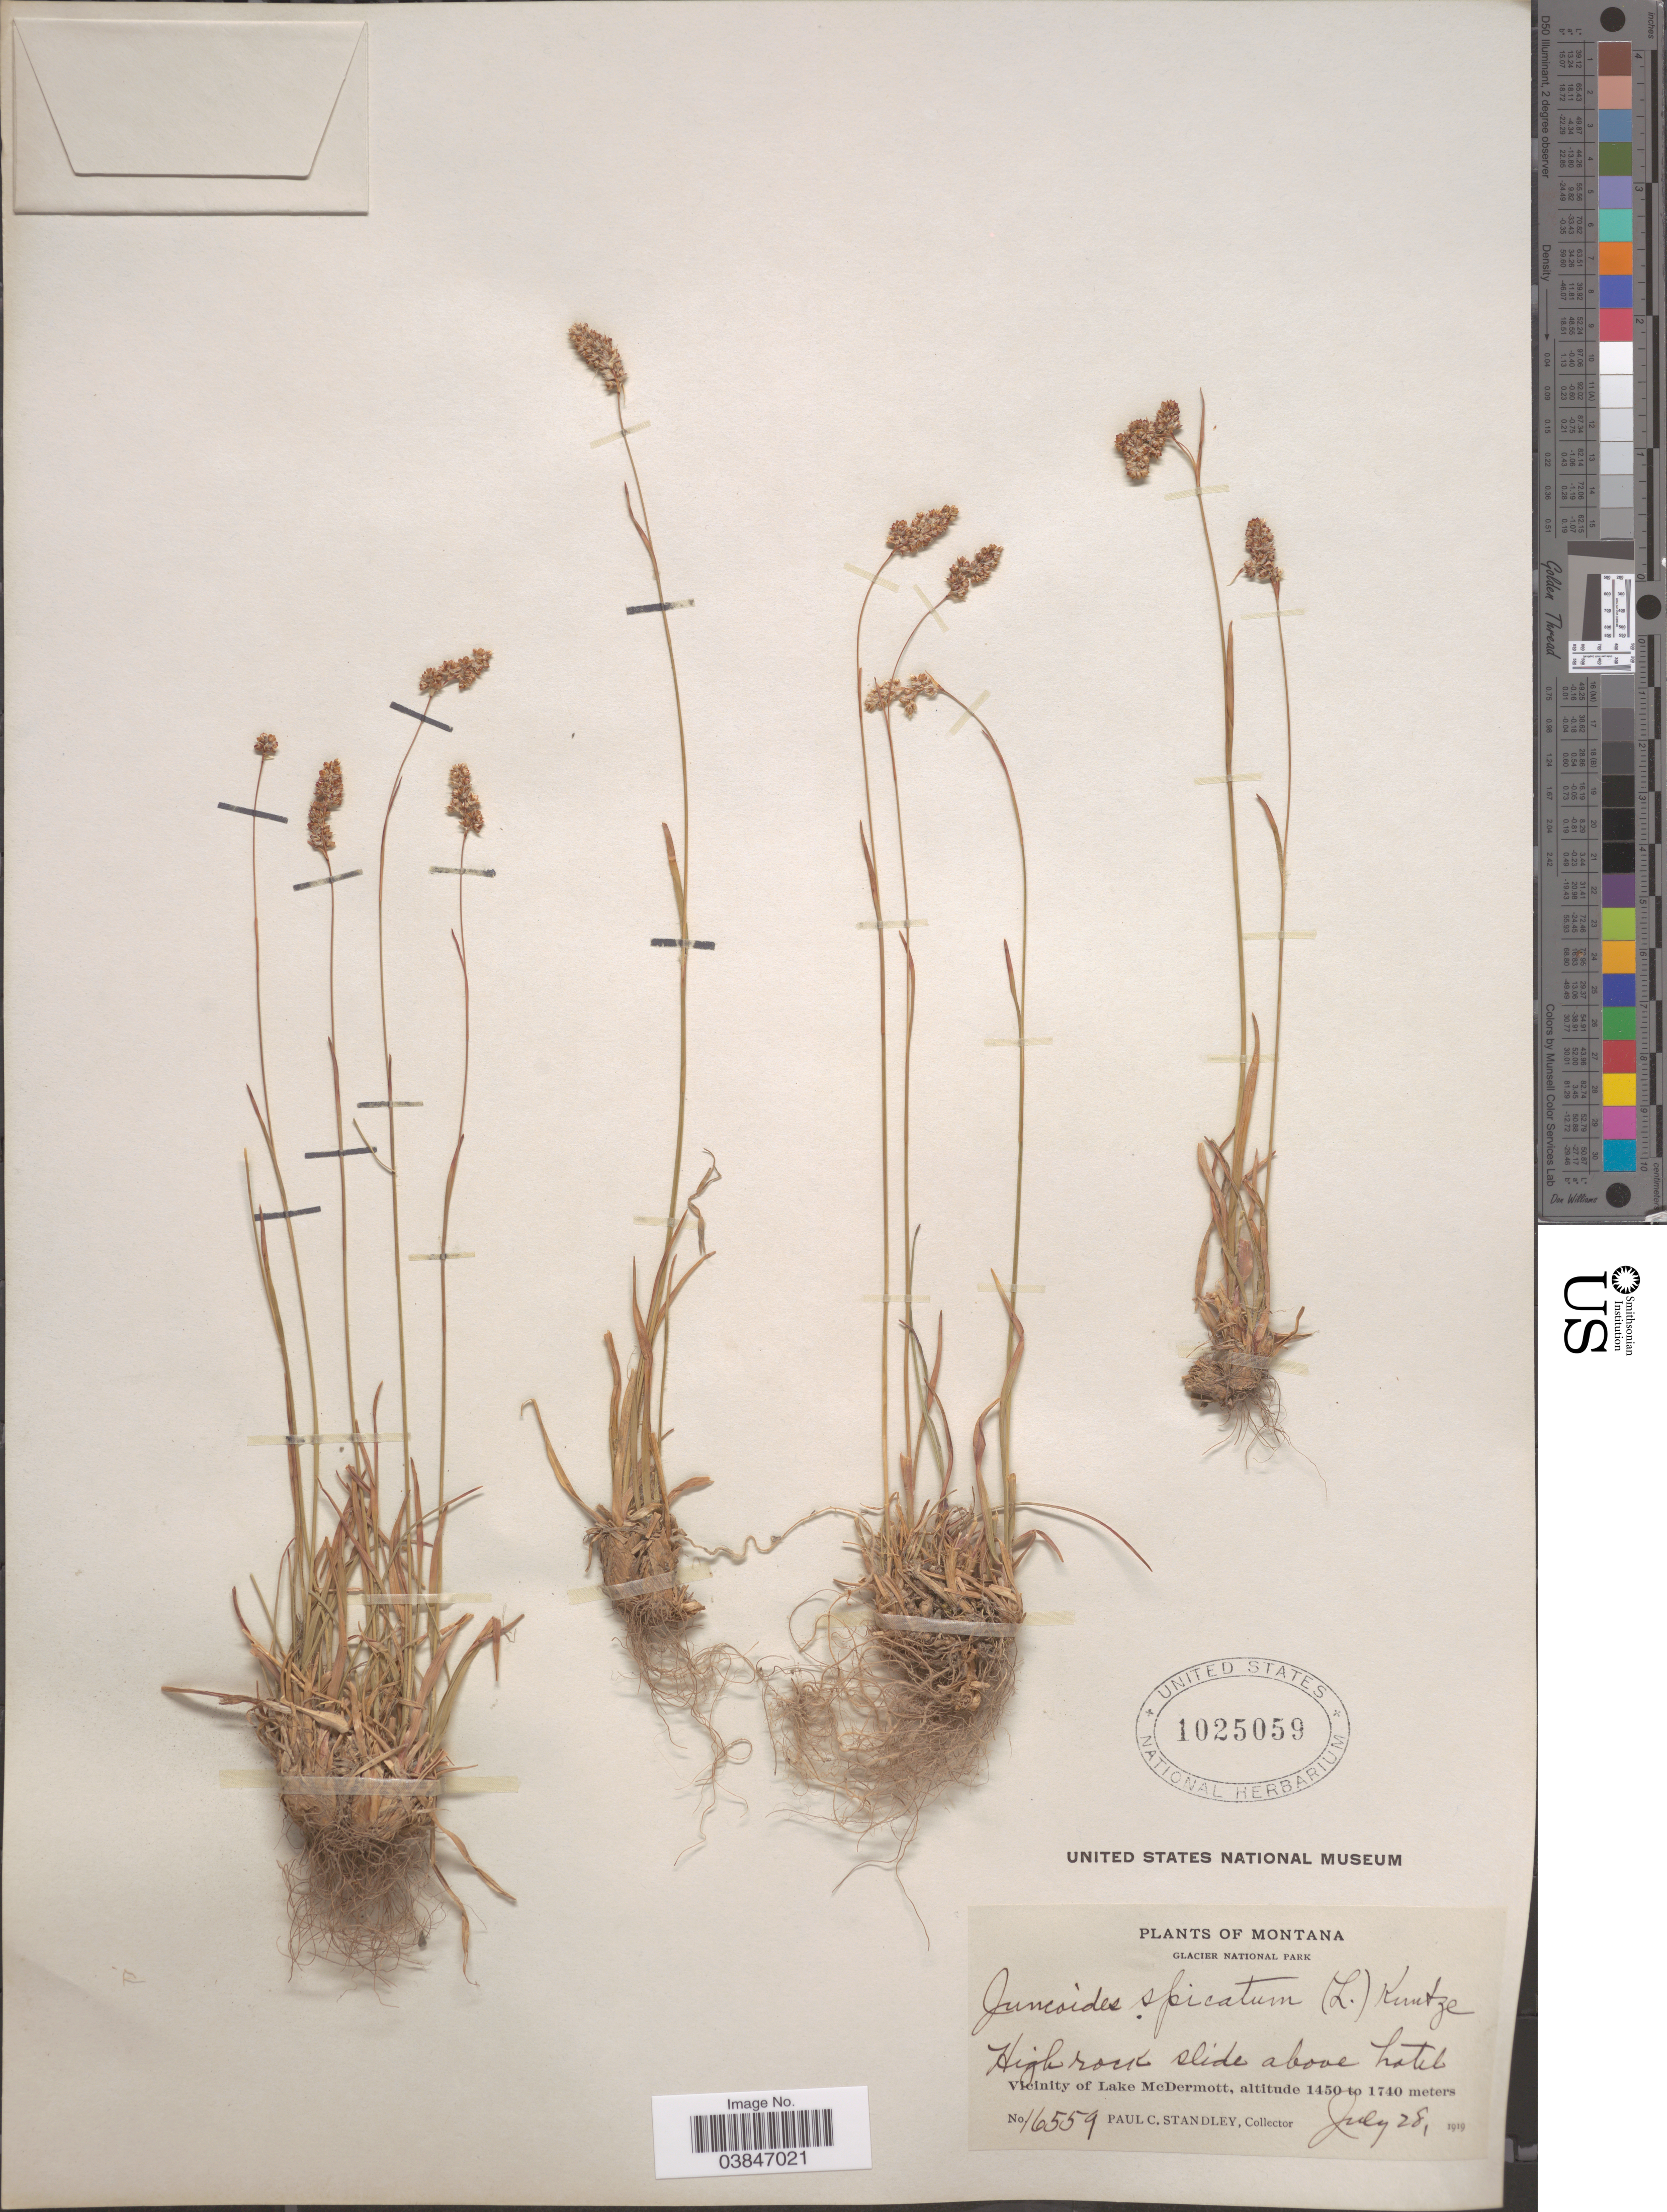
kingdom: Plantae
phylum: Tracheophyta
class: Liliopsida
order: Poales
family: Juncaceae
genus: Luzula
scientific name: Luzula spicata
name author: (L.) DC.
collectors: P. C. Standley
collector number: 16559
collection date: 1919-07-28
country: United States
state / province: Montana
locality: Glacier National Park. Above hotel. Vicinity of Lake McDermott.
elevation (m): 1450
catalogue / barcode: US 1025059